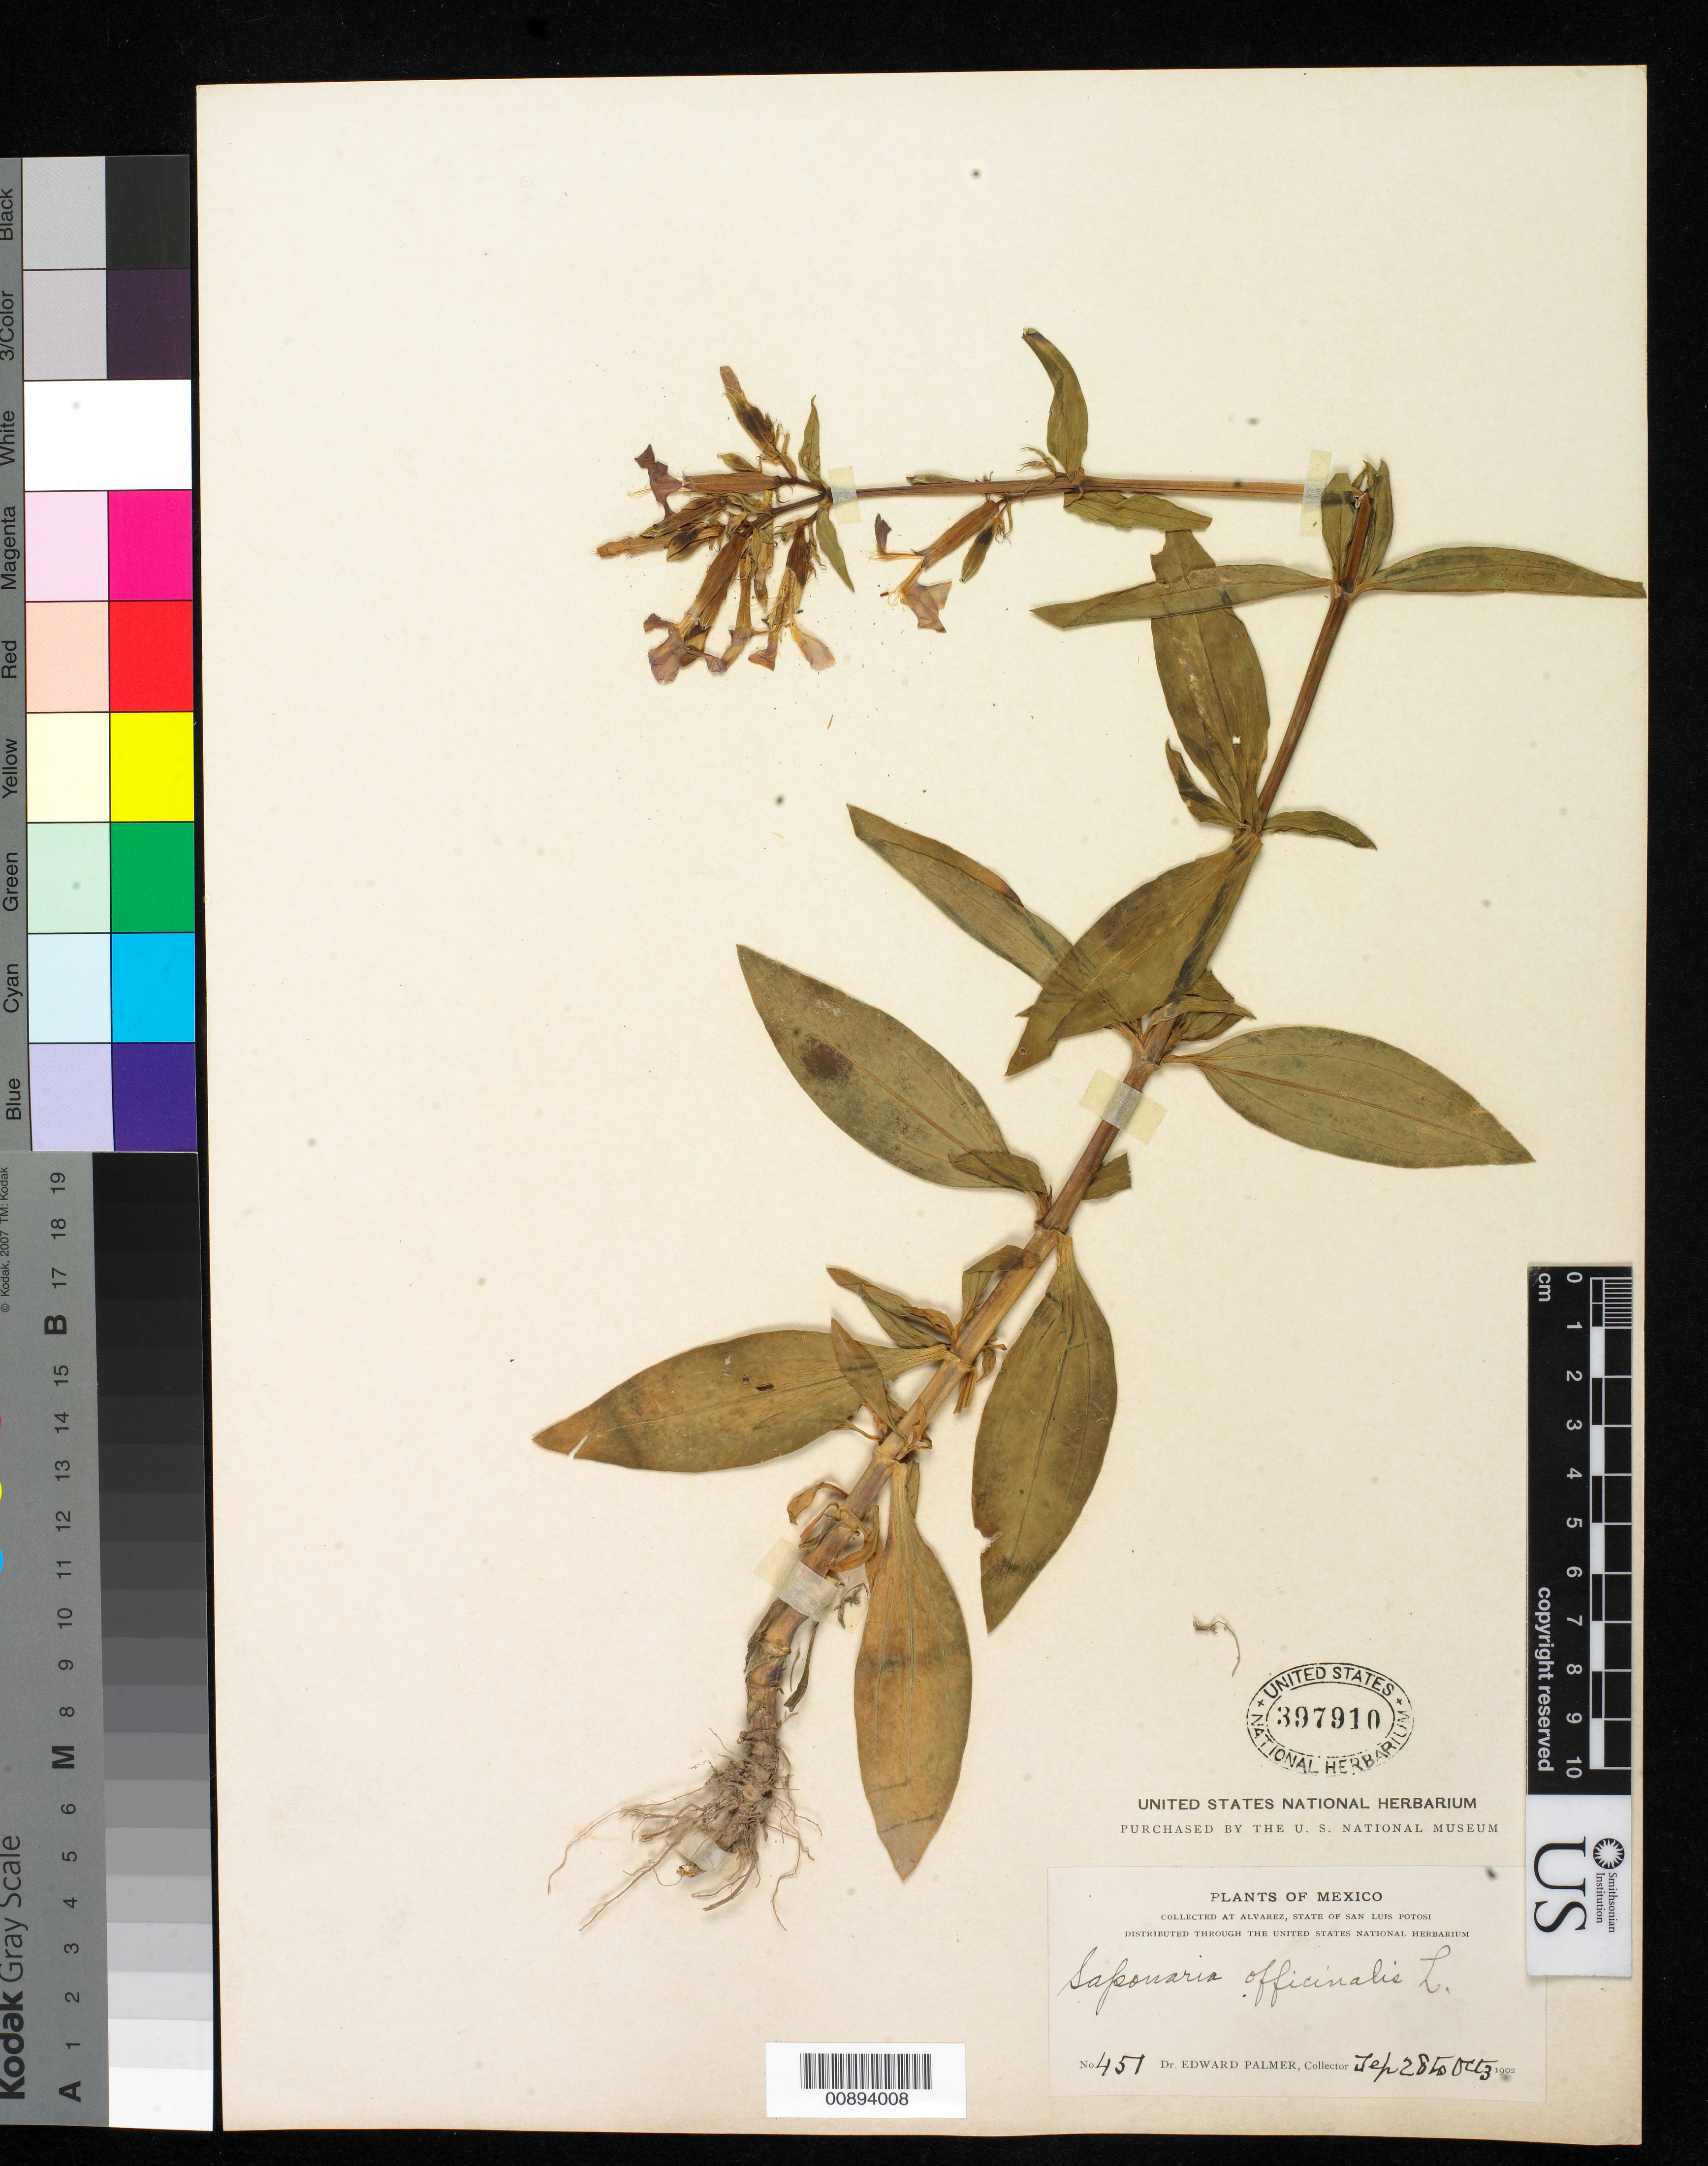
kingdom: Plantae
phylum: Tracheophyta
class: Magnoliopsida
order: Caryophyllales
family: Caryophyllaceae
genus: Saponaria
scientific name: Saponaria officinalis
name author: L.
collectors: E. Palmer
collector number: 451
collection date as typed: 28 Sep 1902 to 03 Oct 1902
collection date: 1902-09-28/1902-10-03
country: Mexico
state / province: San Luis Potosí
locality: Alvarez, San Luis Potosí.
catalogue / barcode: US 397910